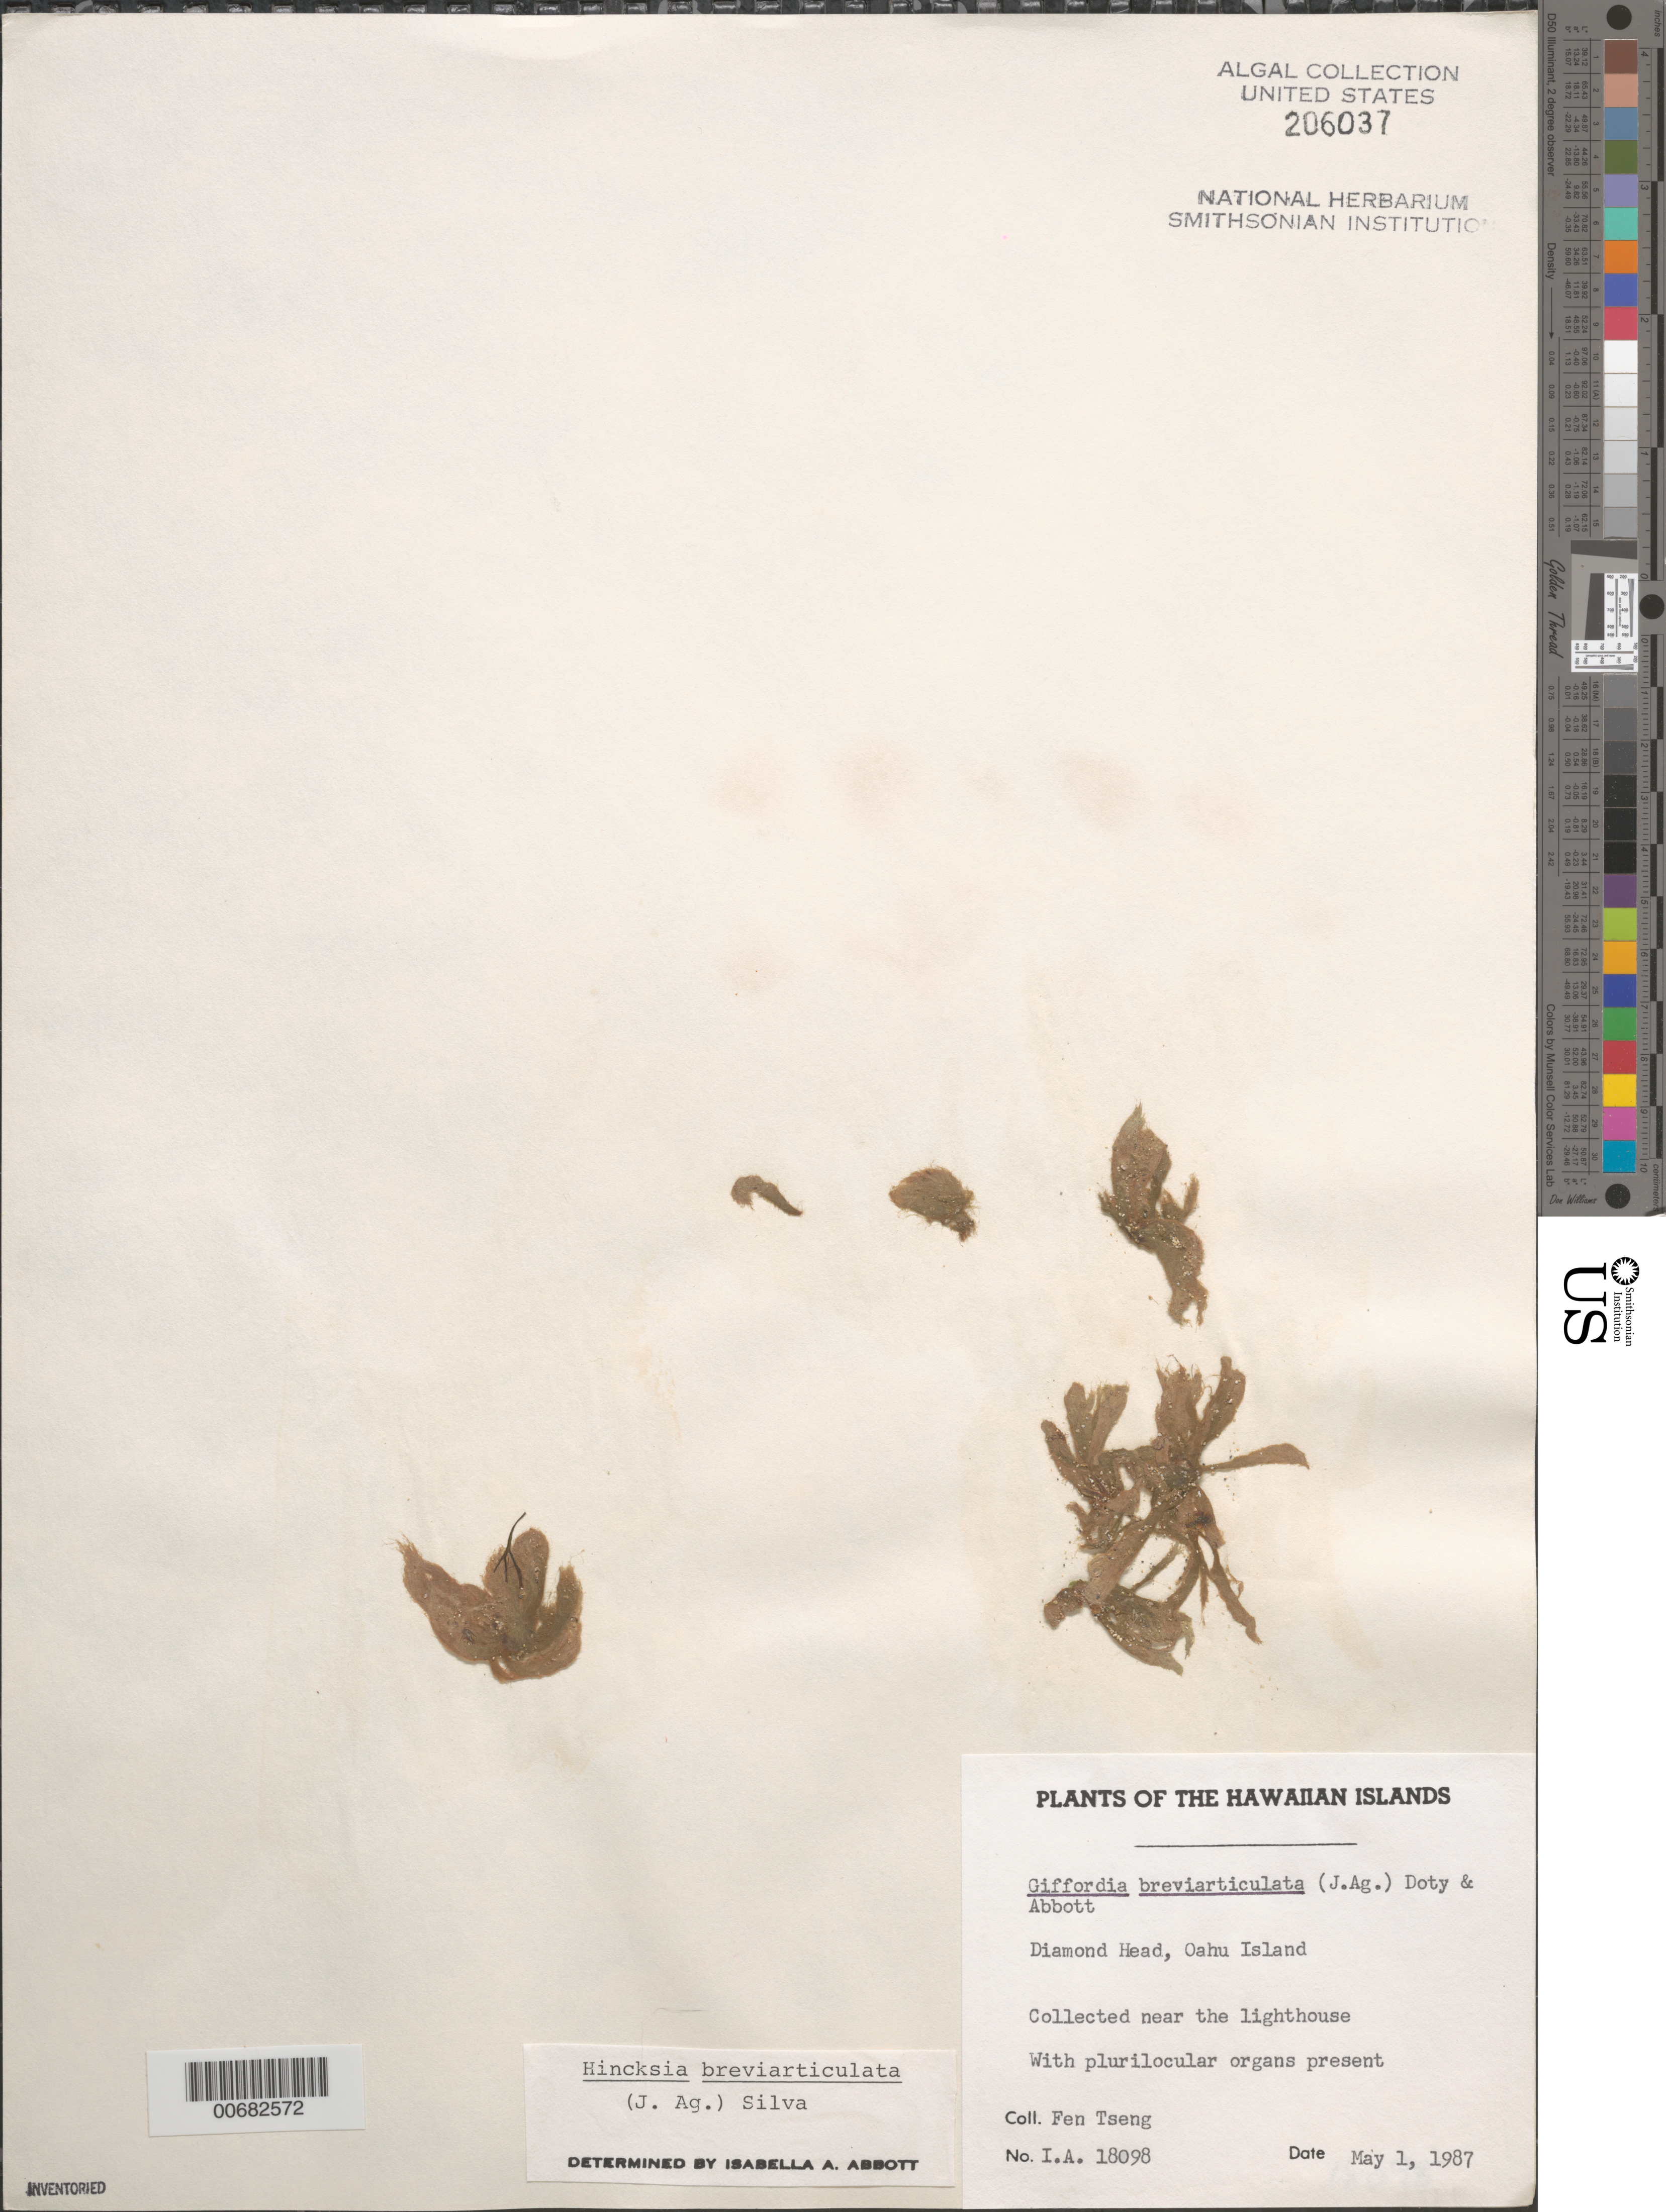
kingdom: Chromista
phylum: Ochrophyta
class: Phaeophyceae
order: Scytothamnales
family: Asteronemataceae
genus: Asteronema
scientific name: Asteronema breviarticulatum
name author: (J. Agardh) Ouriques & Bouzon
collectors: F. Tseng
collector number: IAA 18098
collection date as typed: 01 May 1987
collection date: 1987-05-01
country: United States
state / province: Hawaii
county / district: Honolulu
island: Oahu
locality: Diamond Head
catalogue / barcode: US 206037